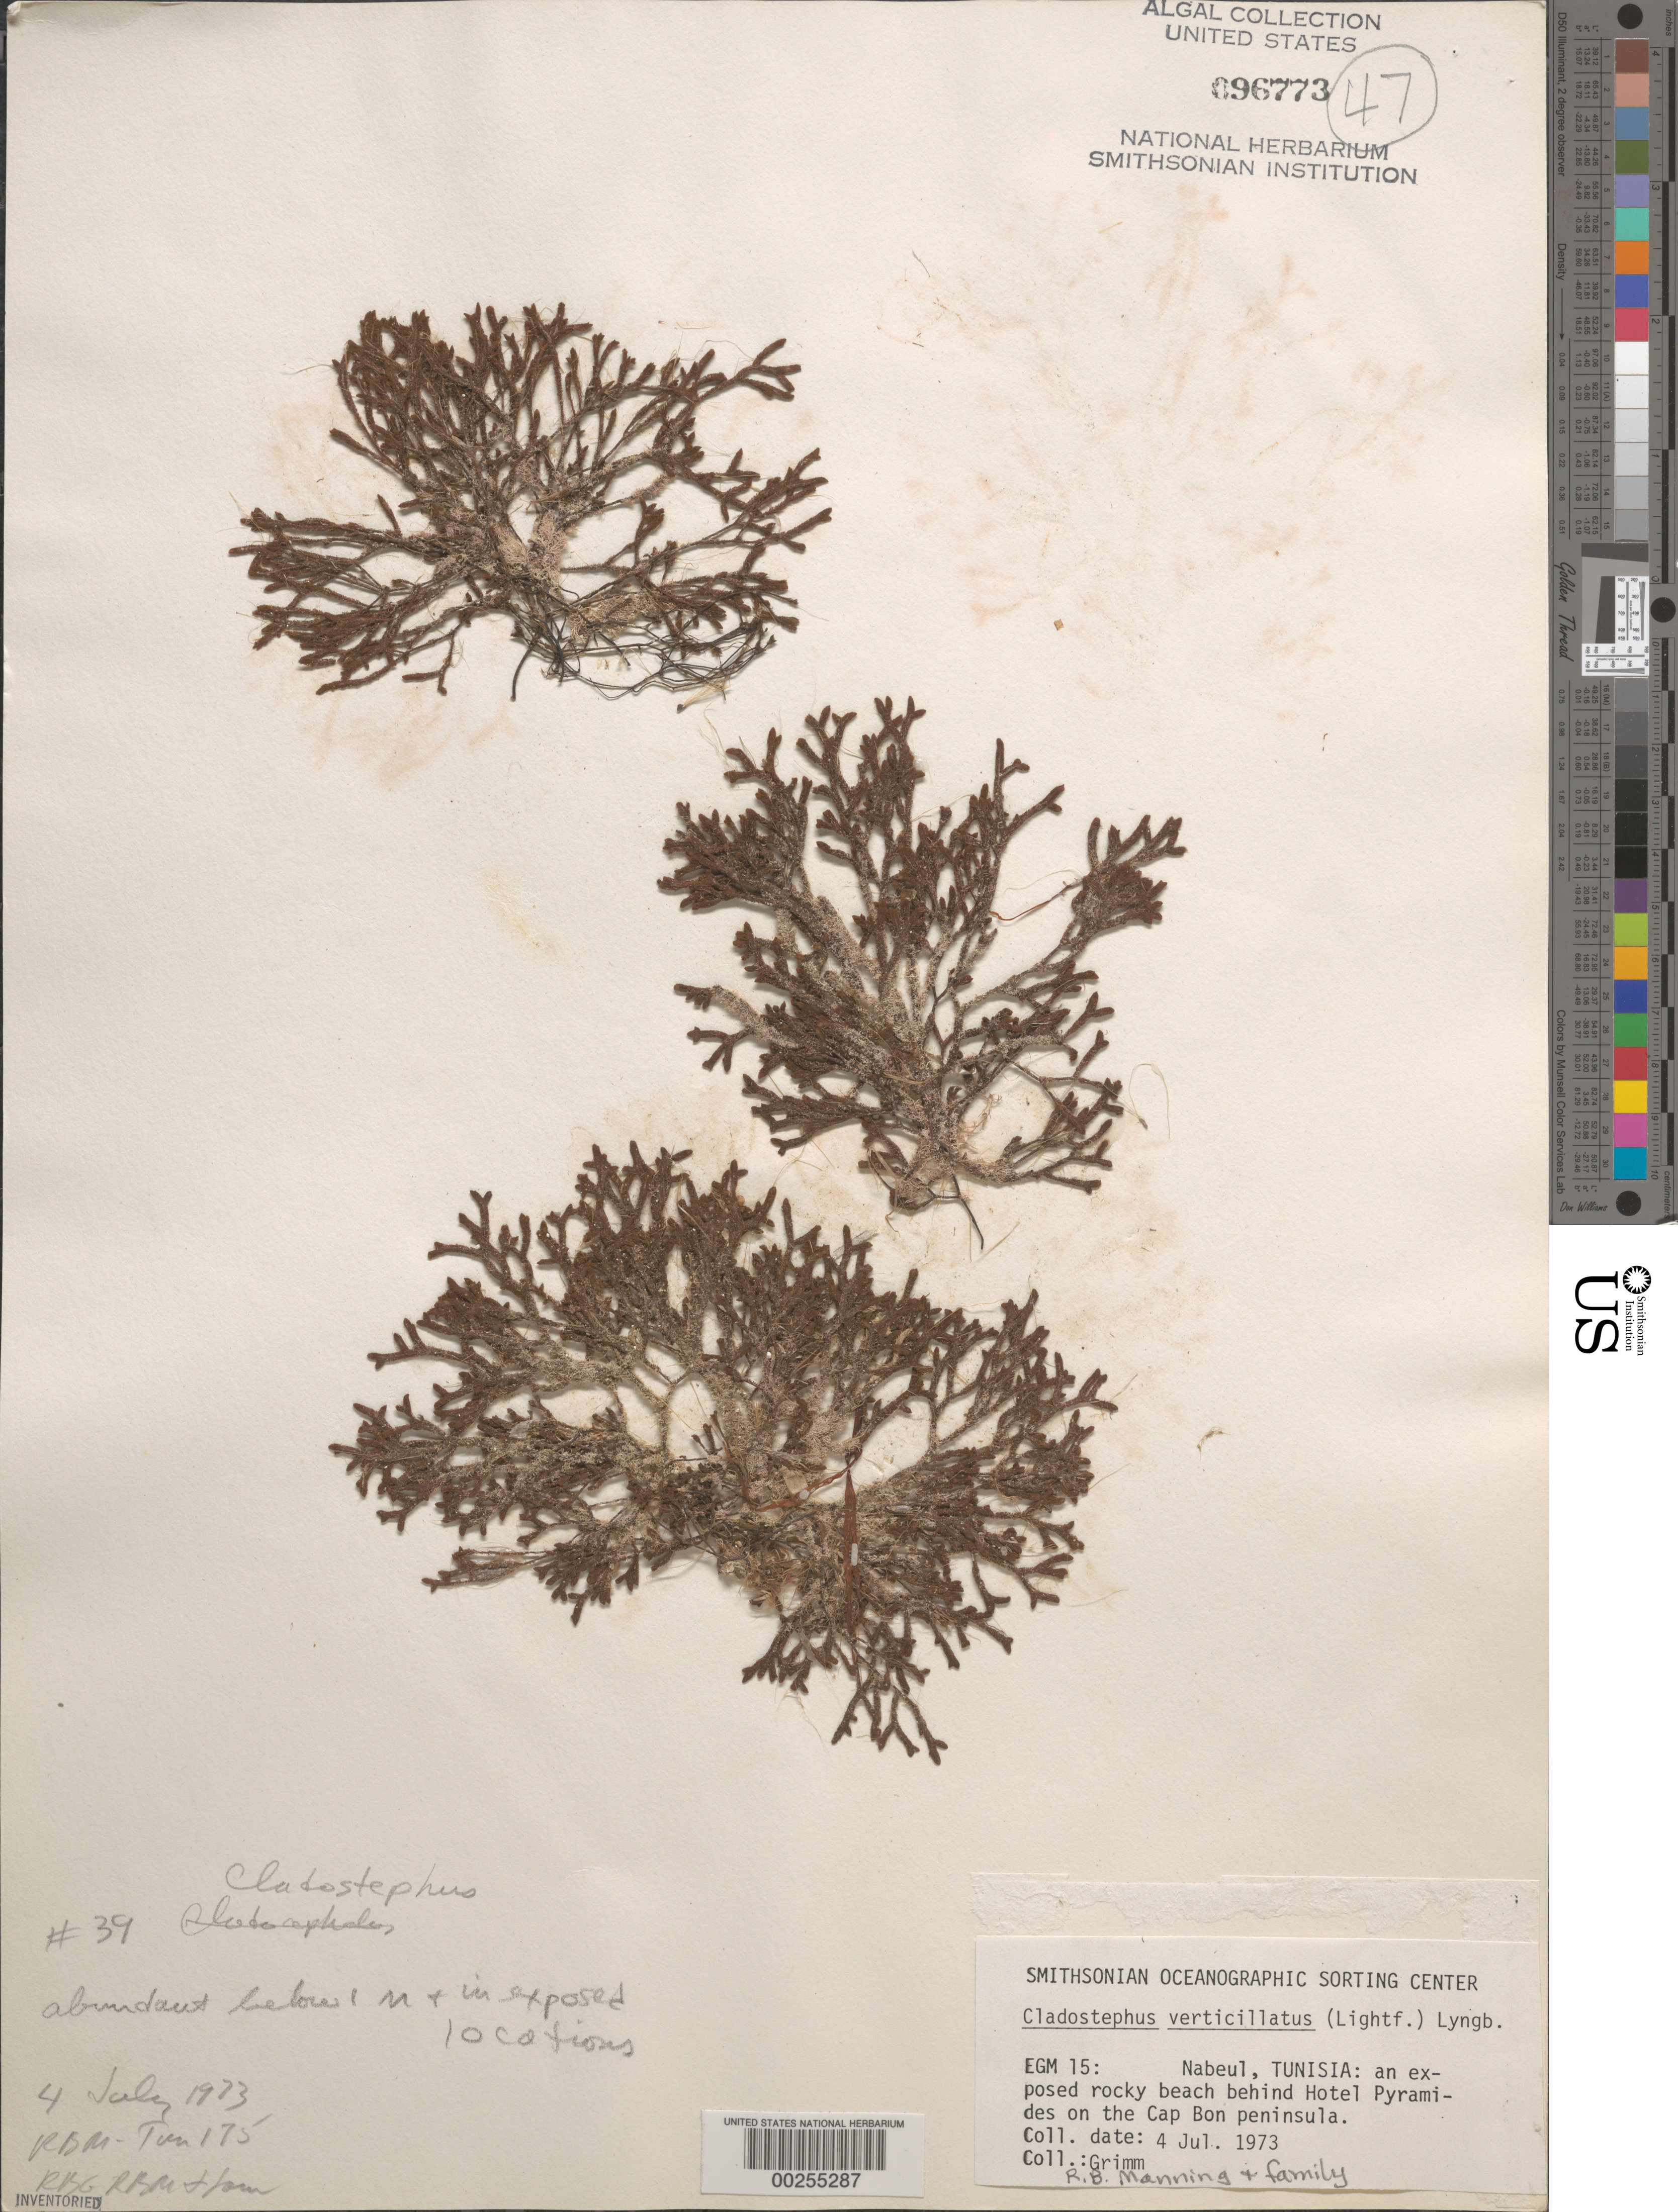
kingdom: Chromista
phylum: Ochrophyta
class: Phaeophyceae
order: Sphacelariales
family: Cladostephaceae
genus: Cladostephus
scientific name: Cladostephus hirsutus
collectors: R. Manning, Manning Family & R. Grimm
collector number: EGM 15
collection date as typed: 04 Jul 1973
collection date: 1973-07-04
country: Tunisia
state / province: Nabeul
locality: Nabeul, behind hotel pyramid, cap bon peninsula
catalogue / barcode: US 96773